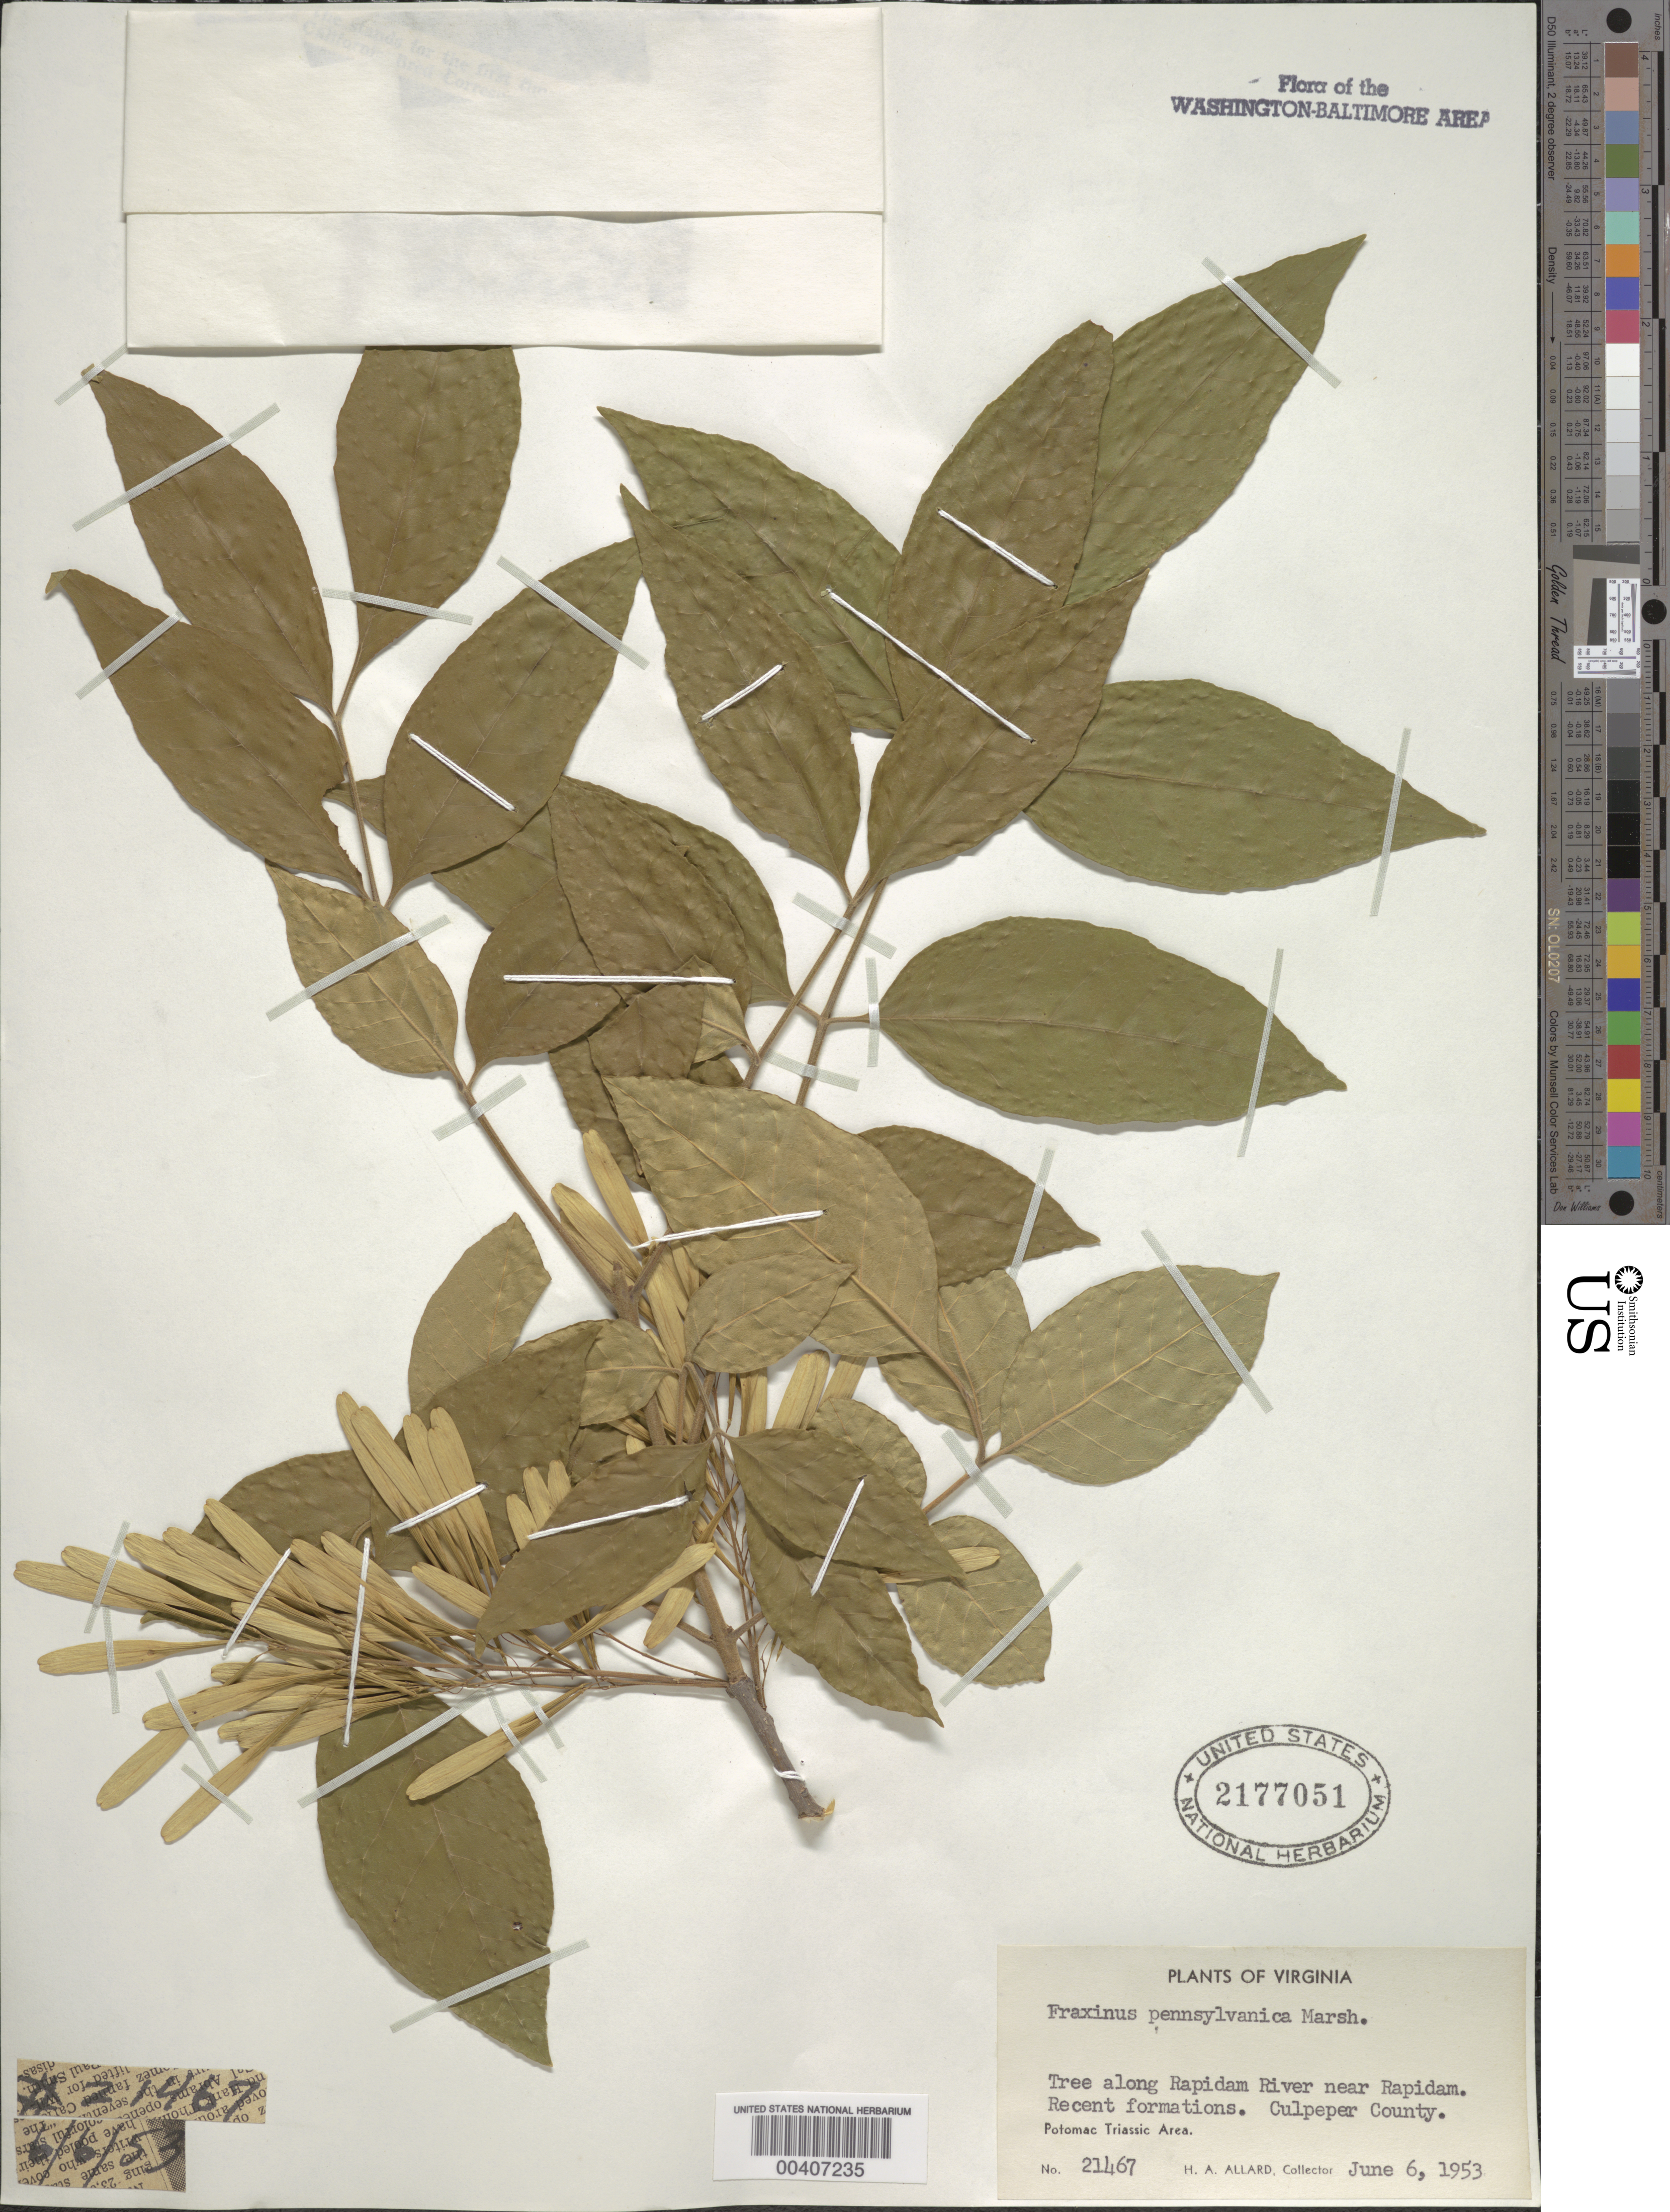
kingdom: Plantae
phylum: Tracheophyta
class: Magnoliopsida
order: Lamiales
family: Oleaceae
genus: Fraxinus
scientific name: Fraxinus pennsylvanica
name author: Marshall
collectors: H. A. Allard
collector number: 21467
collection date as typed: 06 Jun 1953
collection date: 1953-06-06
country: United States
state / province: Virginia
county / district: Culpeper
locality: Rapidam River, near Rapidam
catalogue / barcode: US 2177051